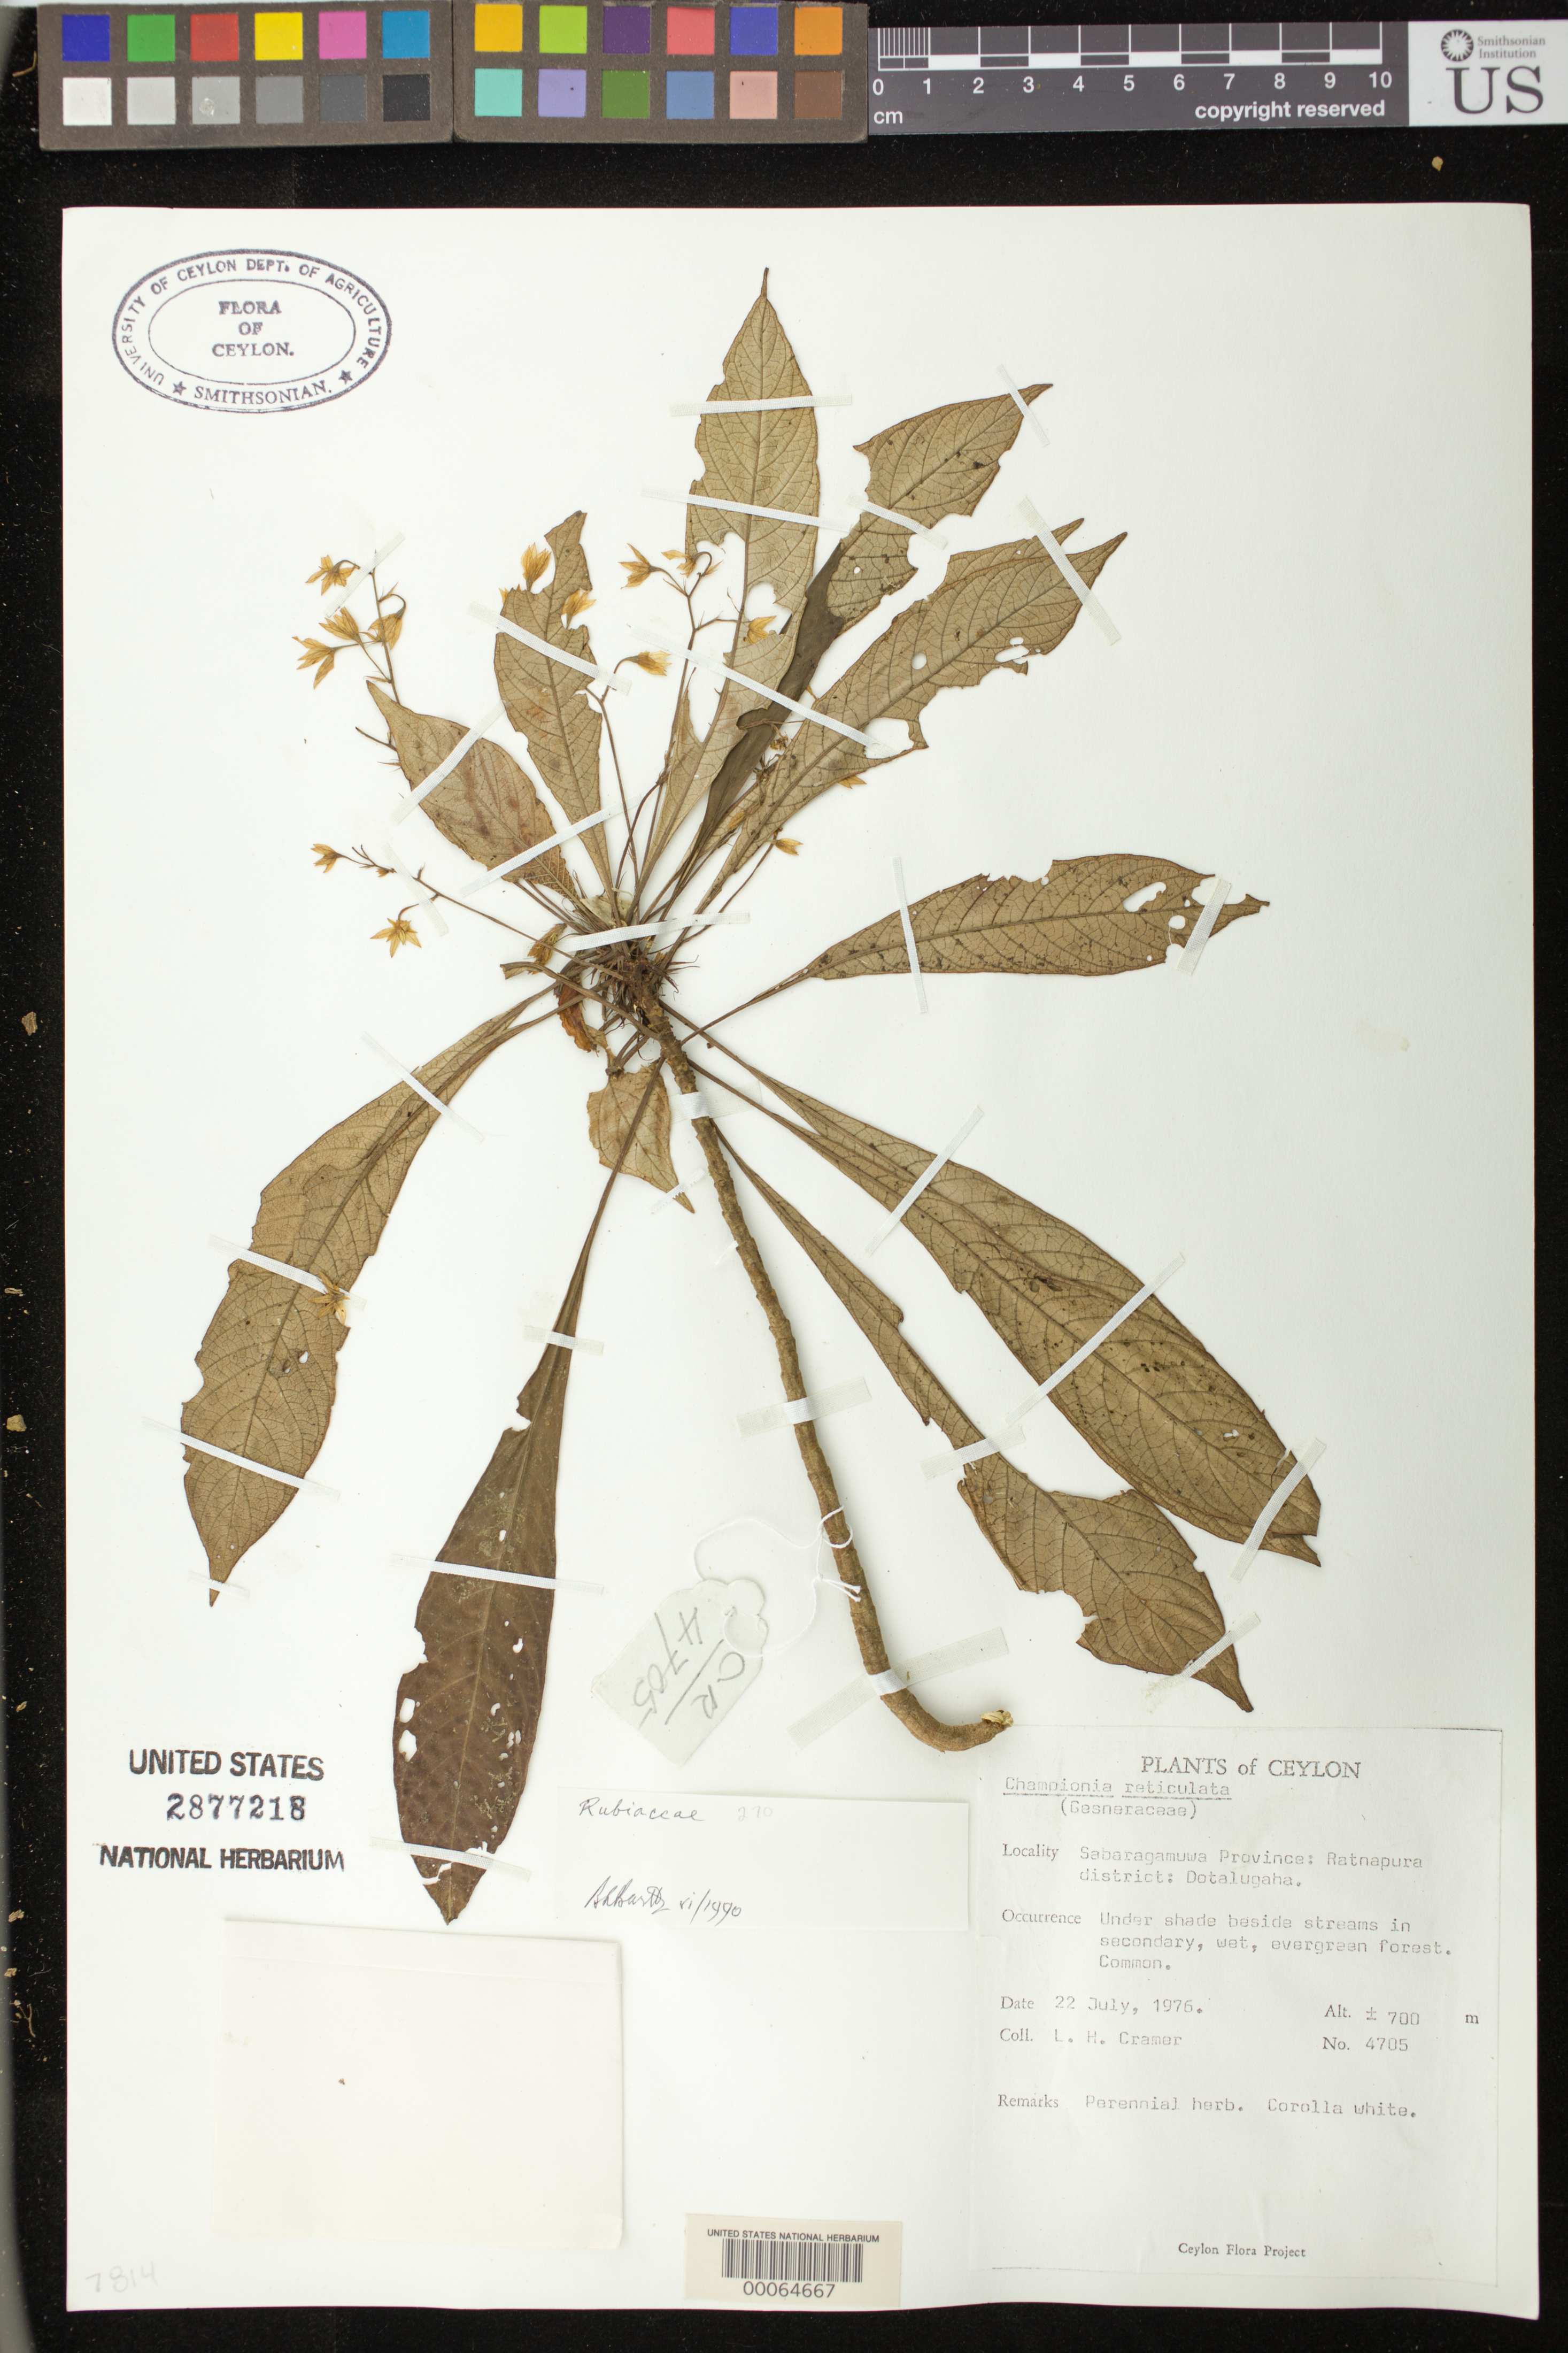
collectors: L. H. Cramer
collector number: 4705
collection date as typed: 22 Jul 1976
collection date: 1976-07-22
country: Sri Lanka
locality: Sabaragamuwa, ratnapura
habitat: Secondary wet evergreen forest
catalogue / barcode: US 2877218